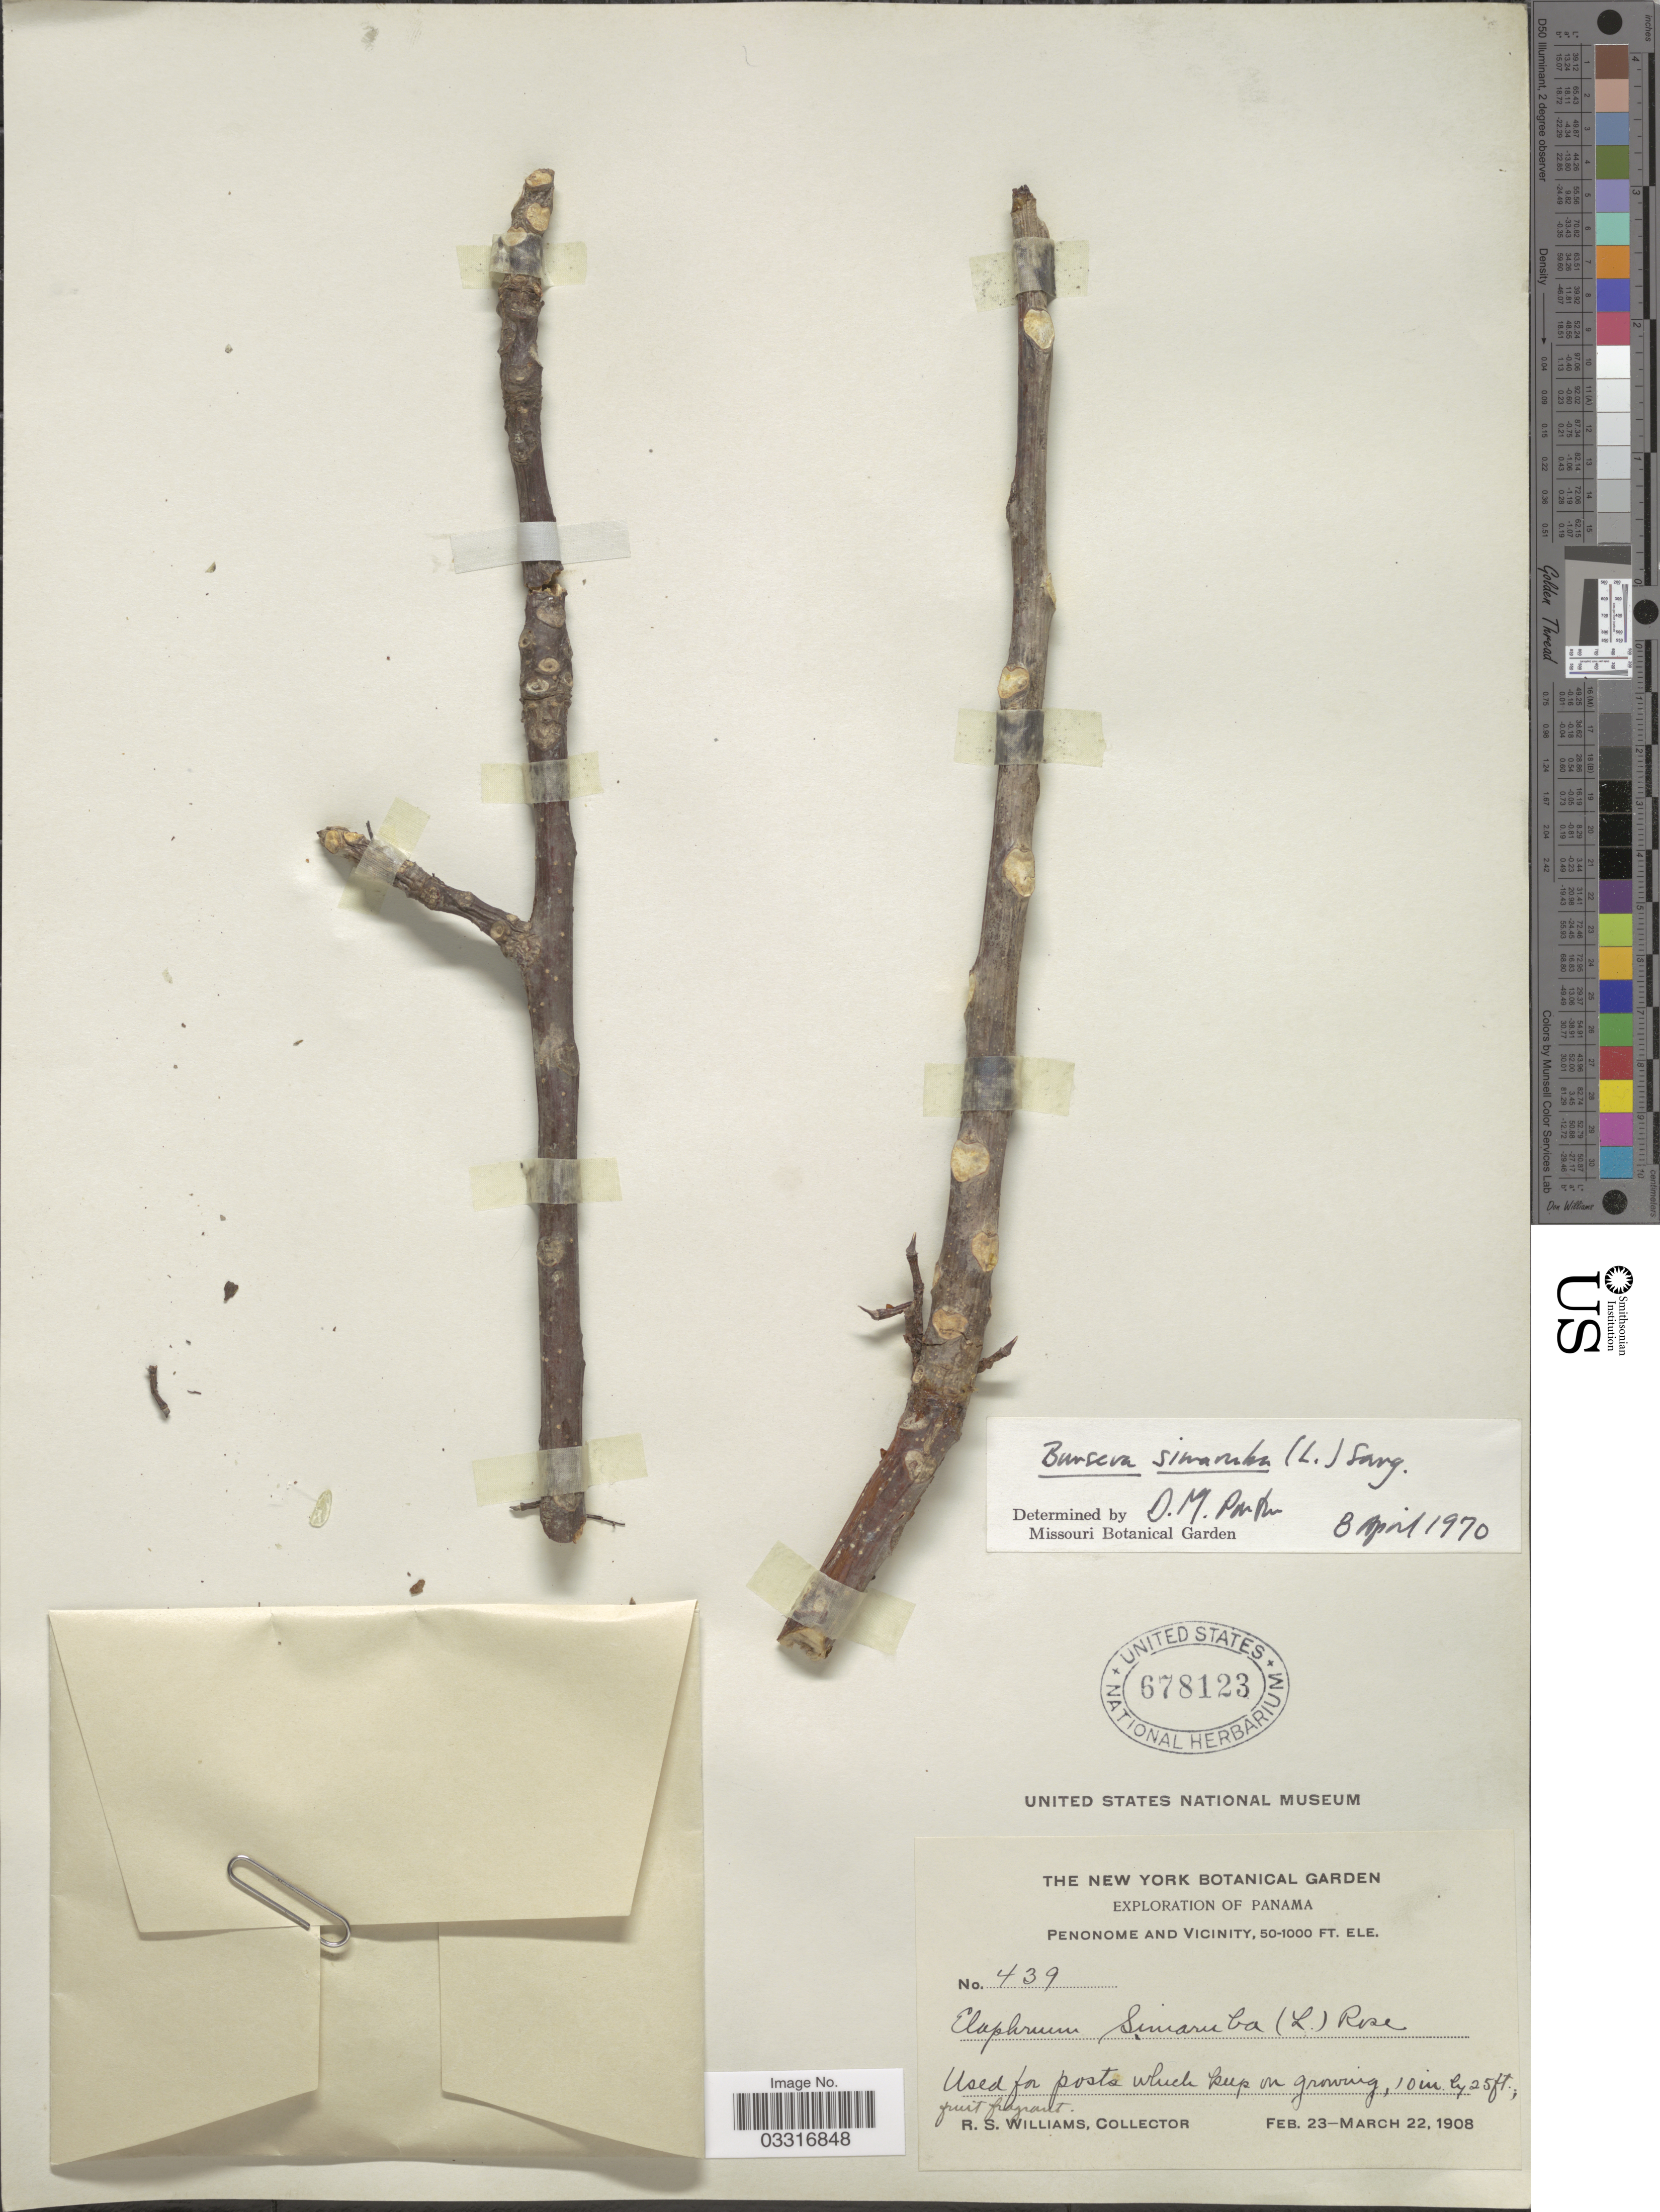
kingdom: Plantae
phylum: Tracheophyta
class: Magnoliopsida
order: Sapindales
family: Burseraceae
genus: Bursera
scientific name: Bursera simaruba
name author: (L.) Sarg.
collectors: R. S. Williams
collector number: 439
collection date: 1908-02-23/1908-03-22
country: Panama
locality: Penonome and Vicinity.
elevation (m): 15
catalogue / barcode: US 678123